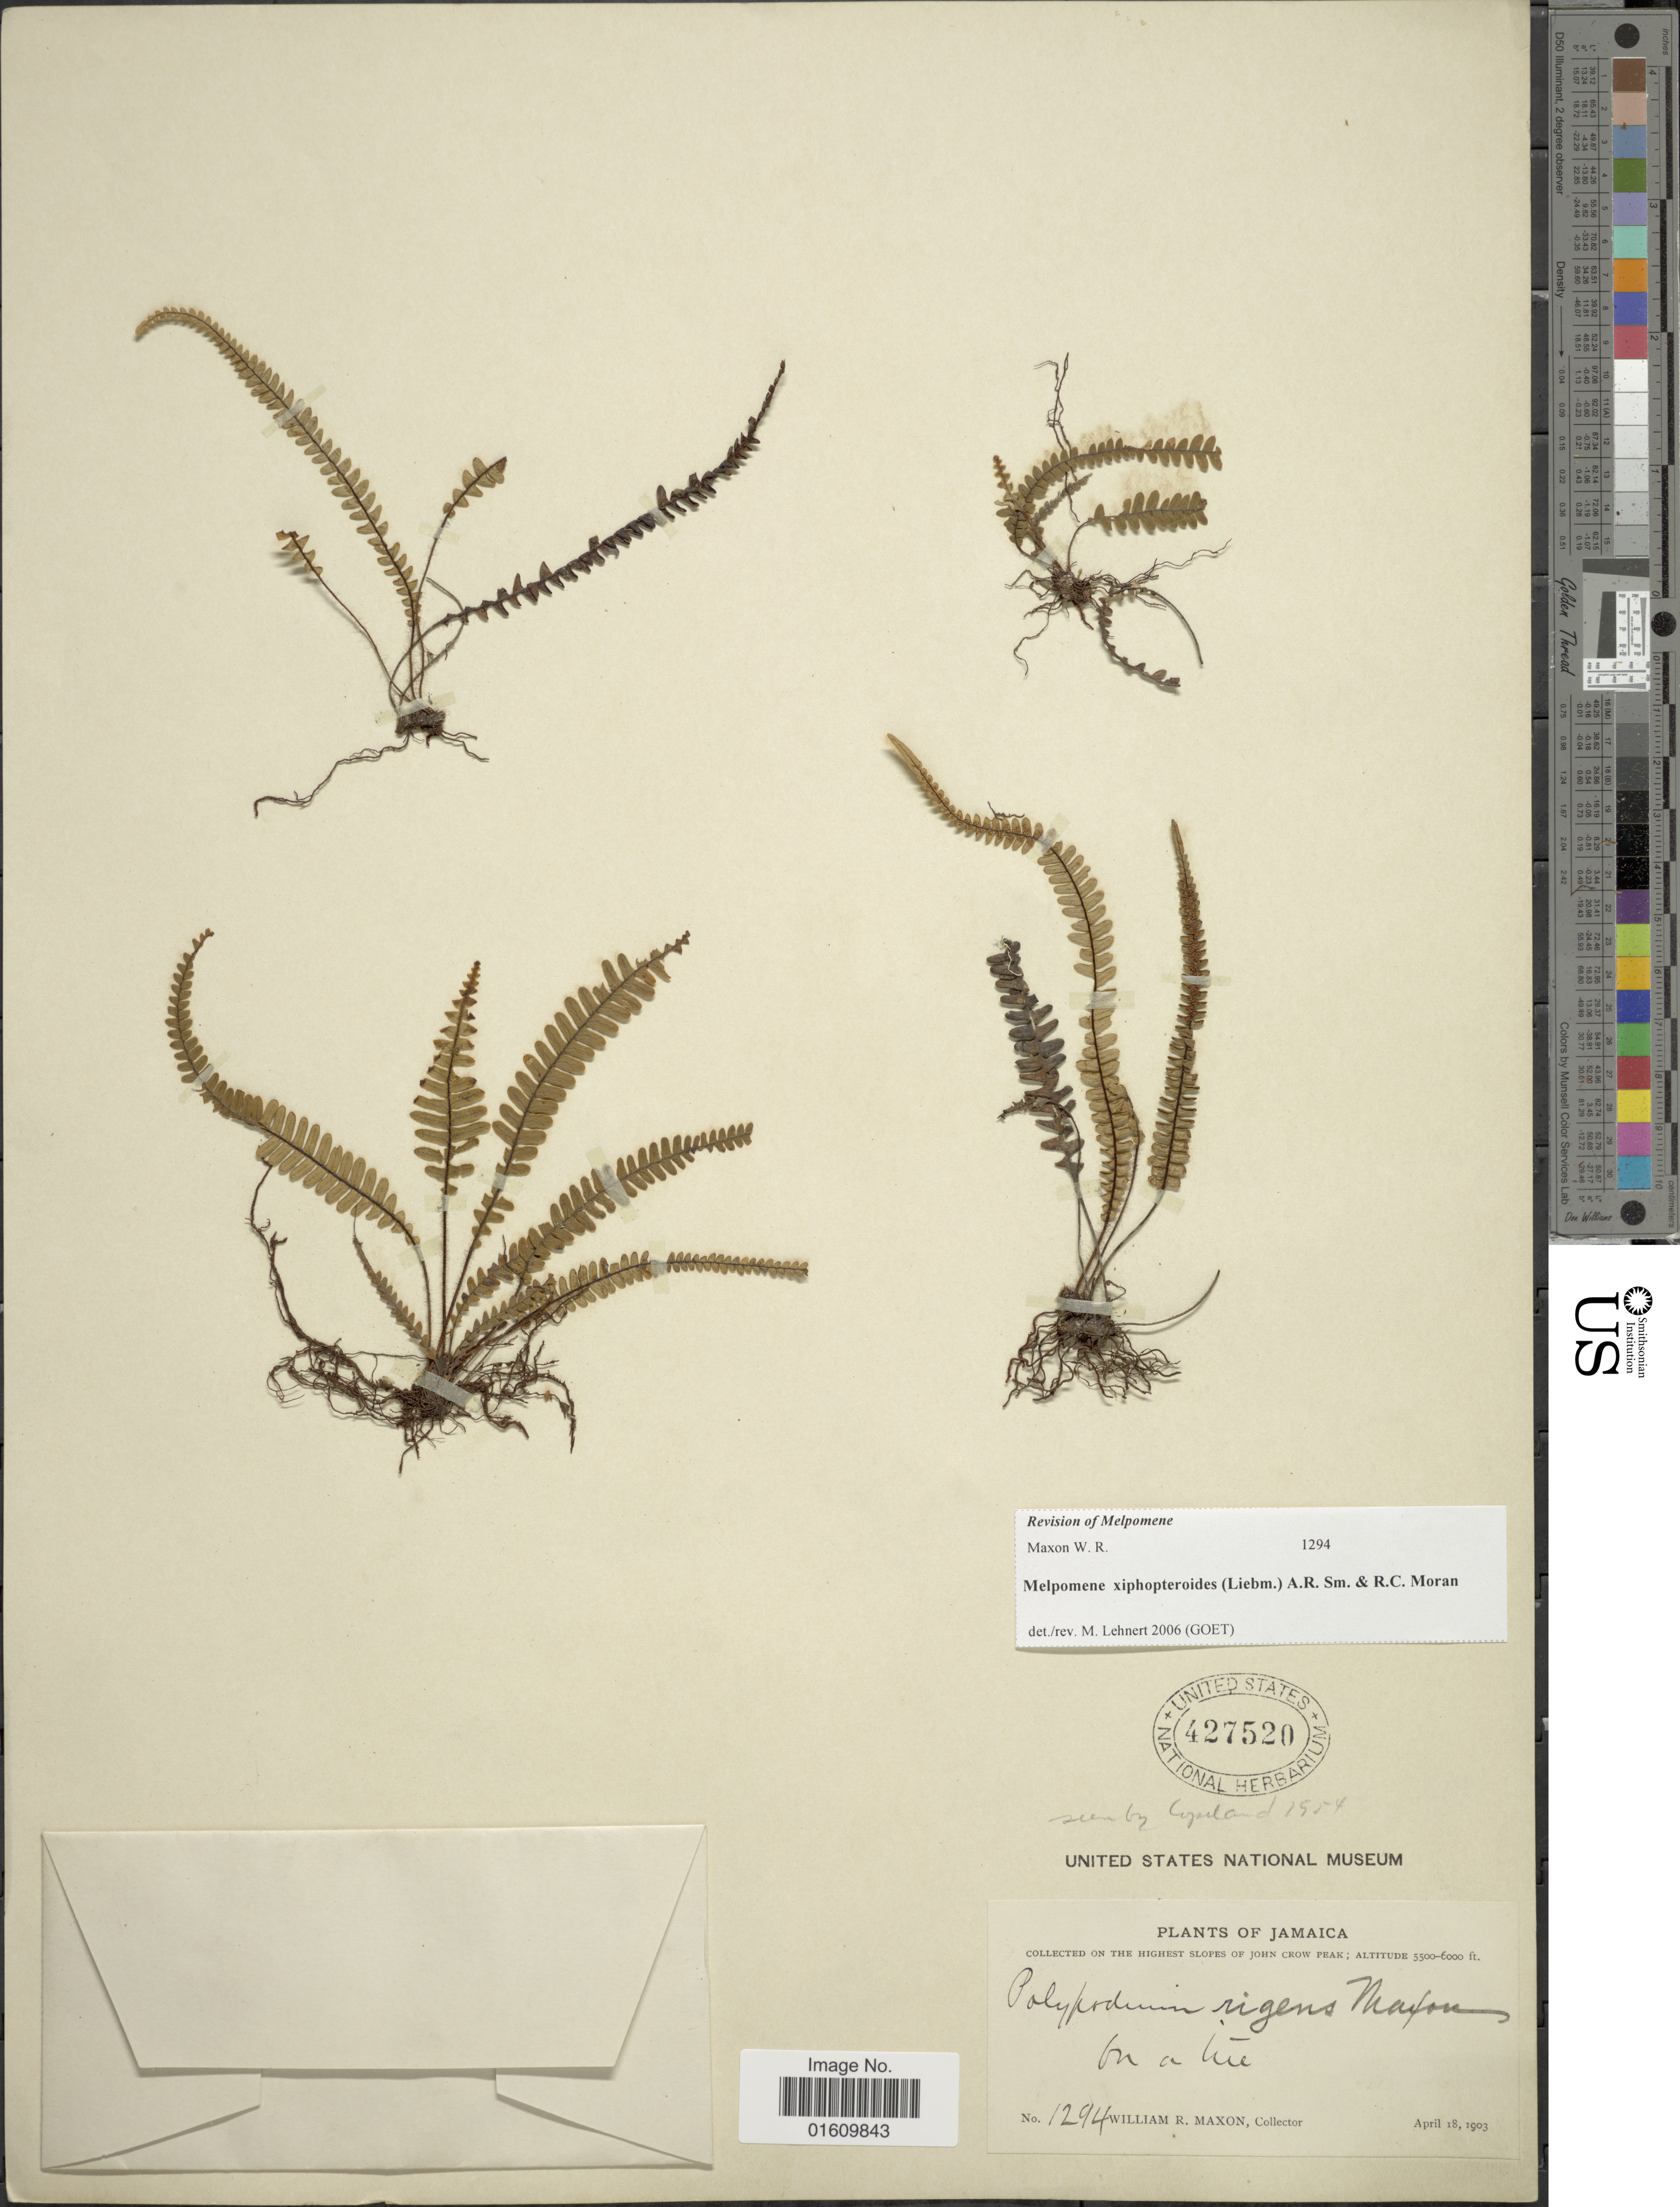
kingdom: Plantae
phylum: Tracheophyta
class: Polypodiopsida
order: Polypodiales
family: Polypodiaceae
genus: Melpomene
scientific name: Melpomene xiphopteroides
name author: (Liebm.) A.R. Sm. & R.C. Moran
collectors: W. R. Maxon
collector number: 1294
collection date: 1903-04-18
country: Jamaica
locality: The highest slopes of John Crow Peak, on a tree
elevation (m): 1676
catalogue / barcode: US 427520